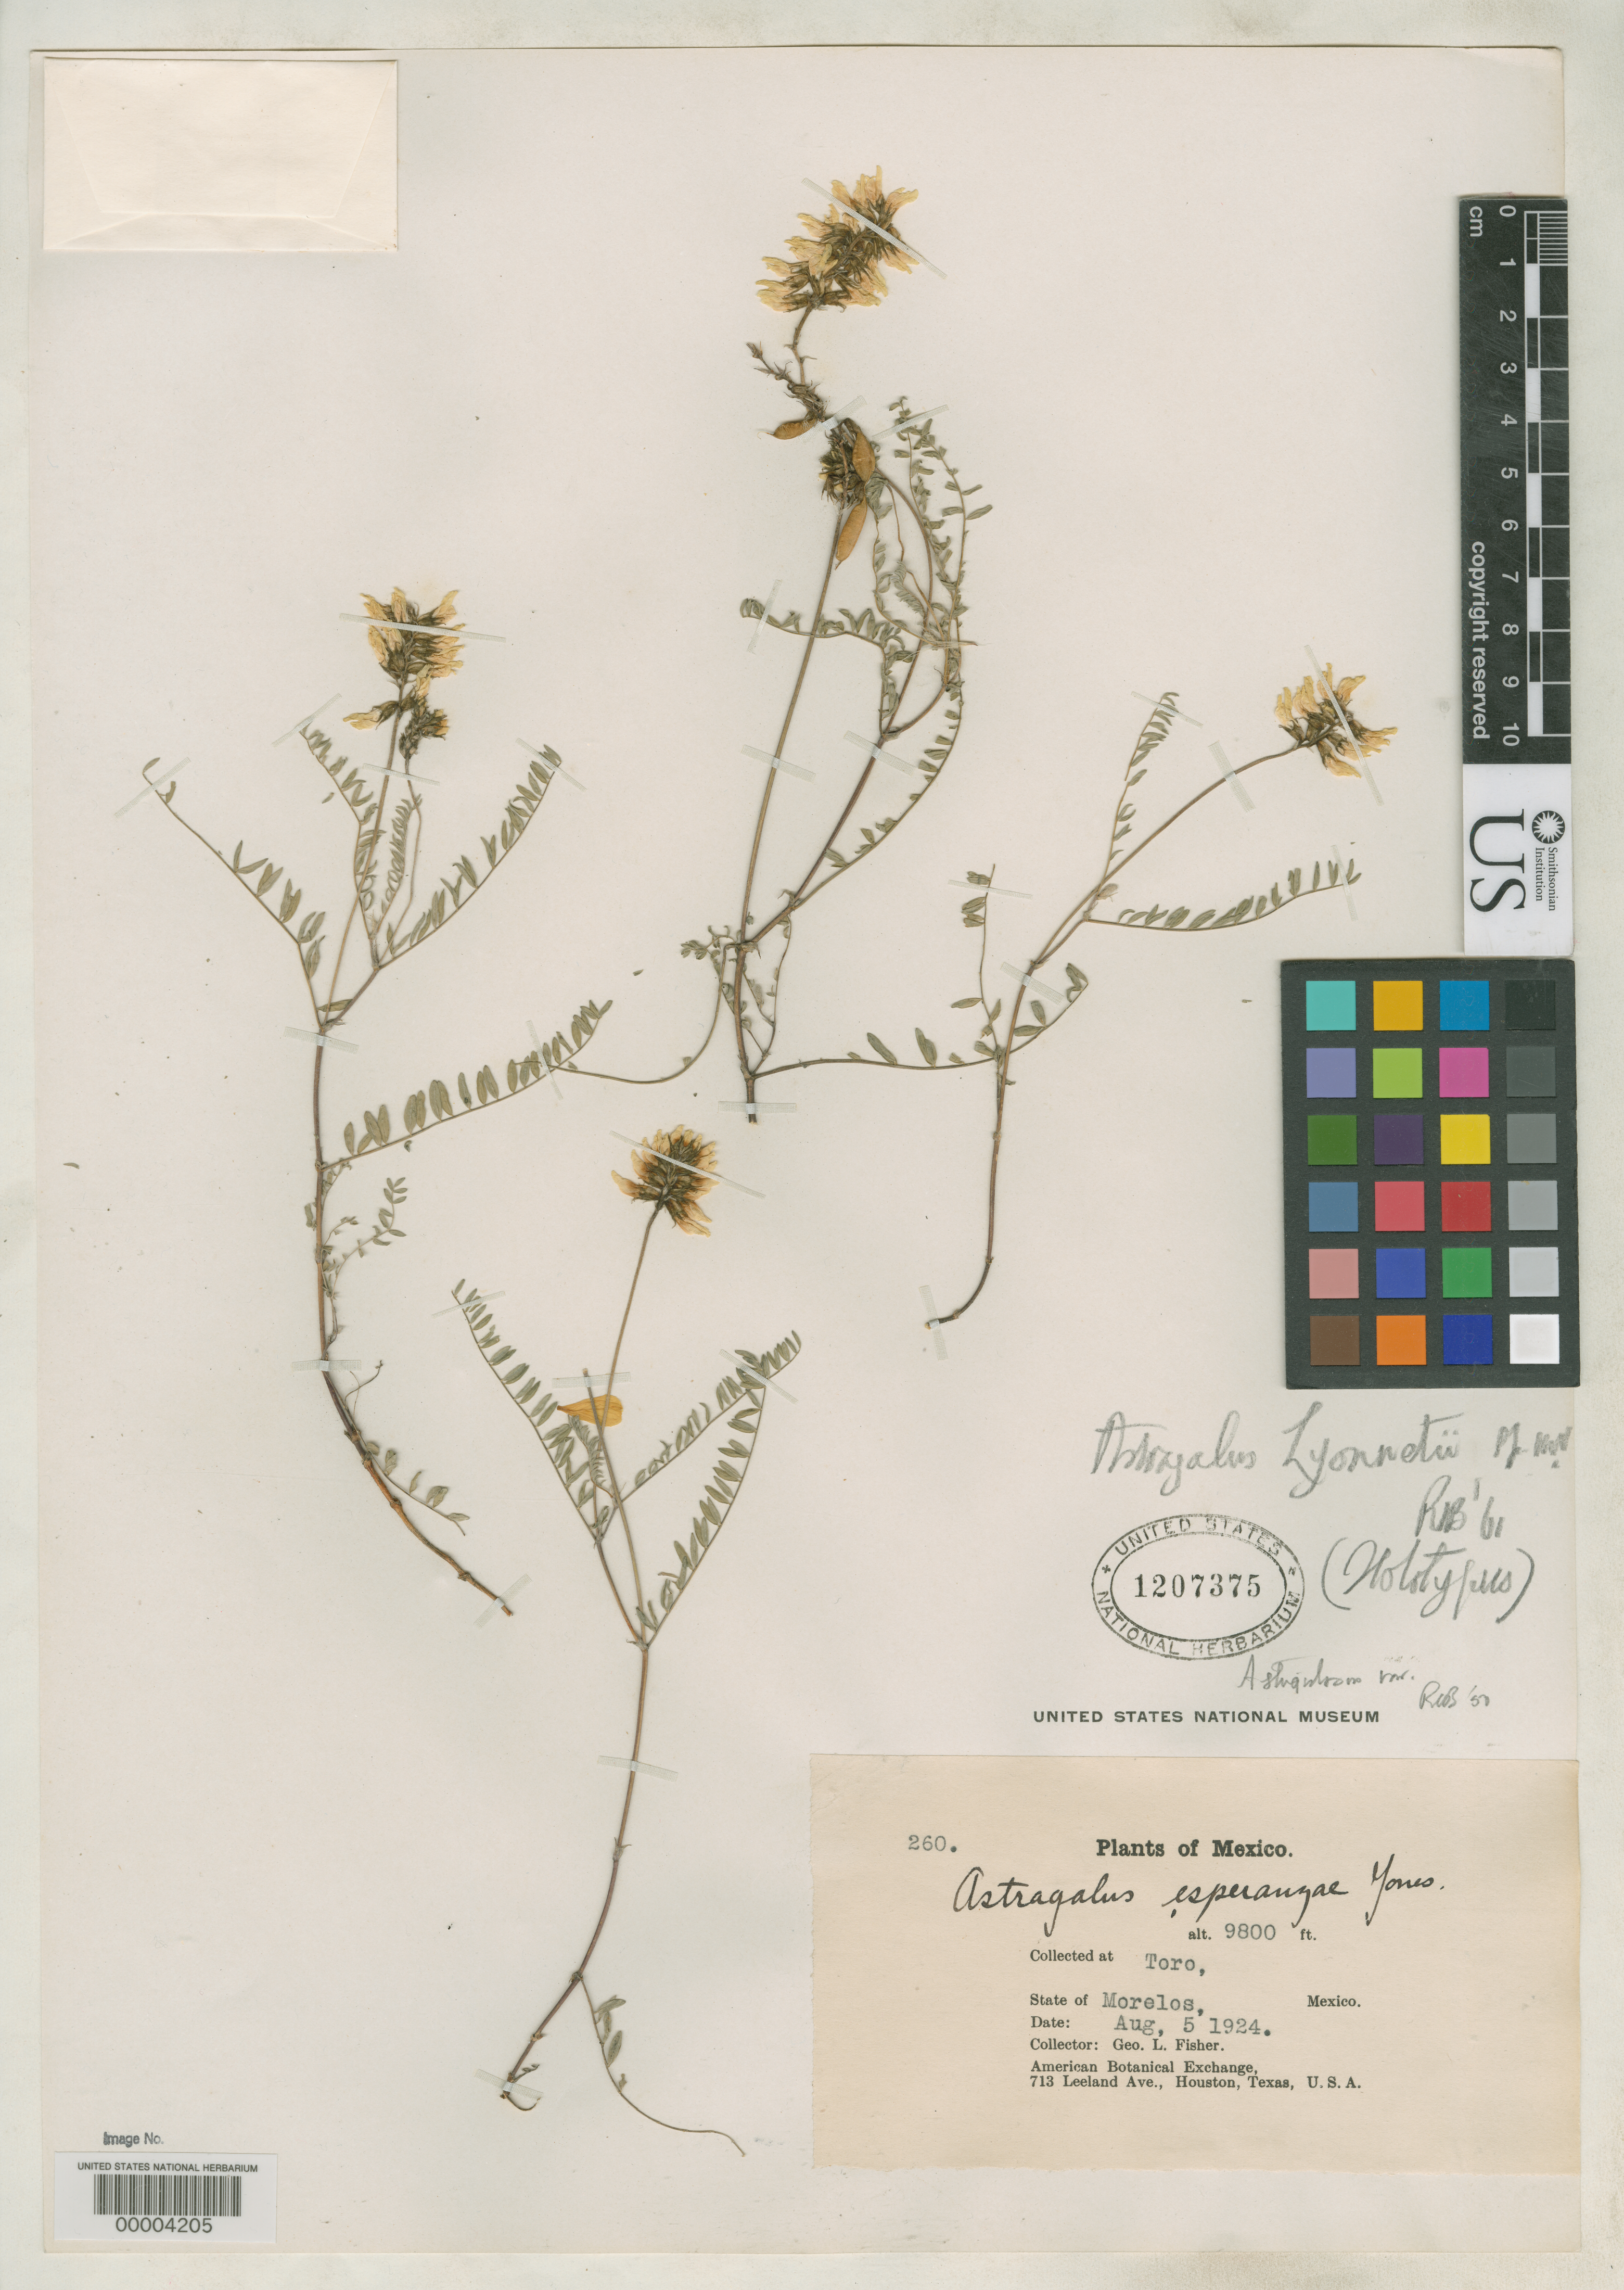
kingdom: Plantae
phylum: Tracheophyta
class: Magnoliopsida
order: Fabales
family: Fabaceae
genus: Astragalus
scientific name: Astragalus lyonnetii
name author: Barneby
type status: Holotype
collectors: G. L. Fisher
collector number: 260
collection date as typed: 05 Aug 1924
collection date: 1924-08-05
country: Mexico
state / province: Morelos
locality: Toro; alt. 9000-9800 ft.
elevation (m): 2743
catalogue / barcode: US 1207375